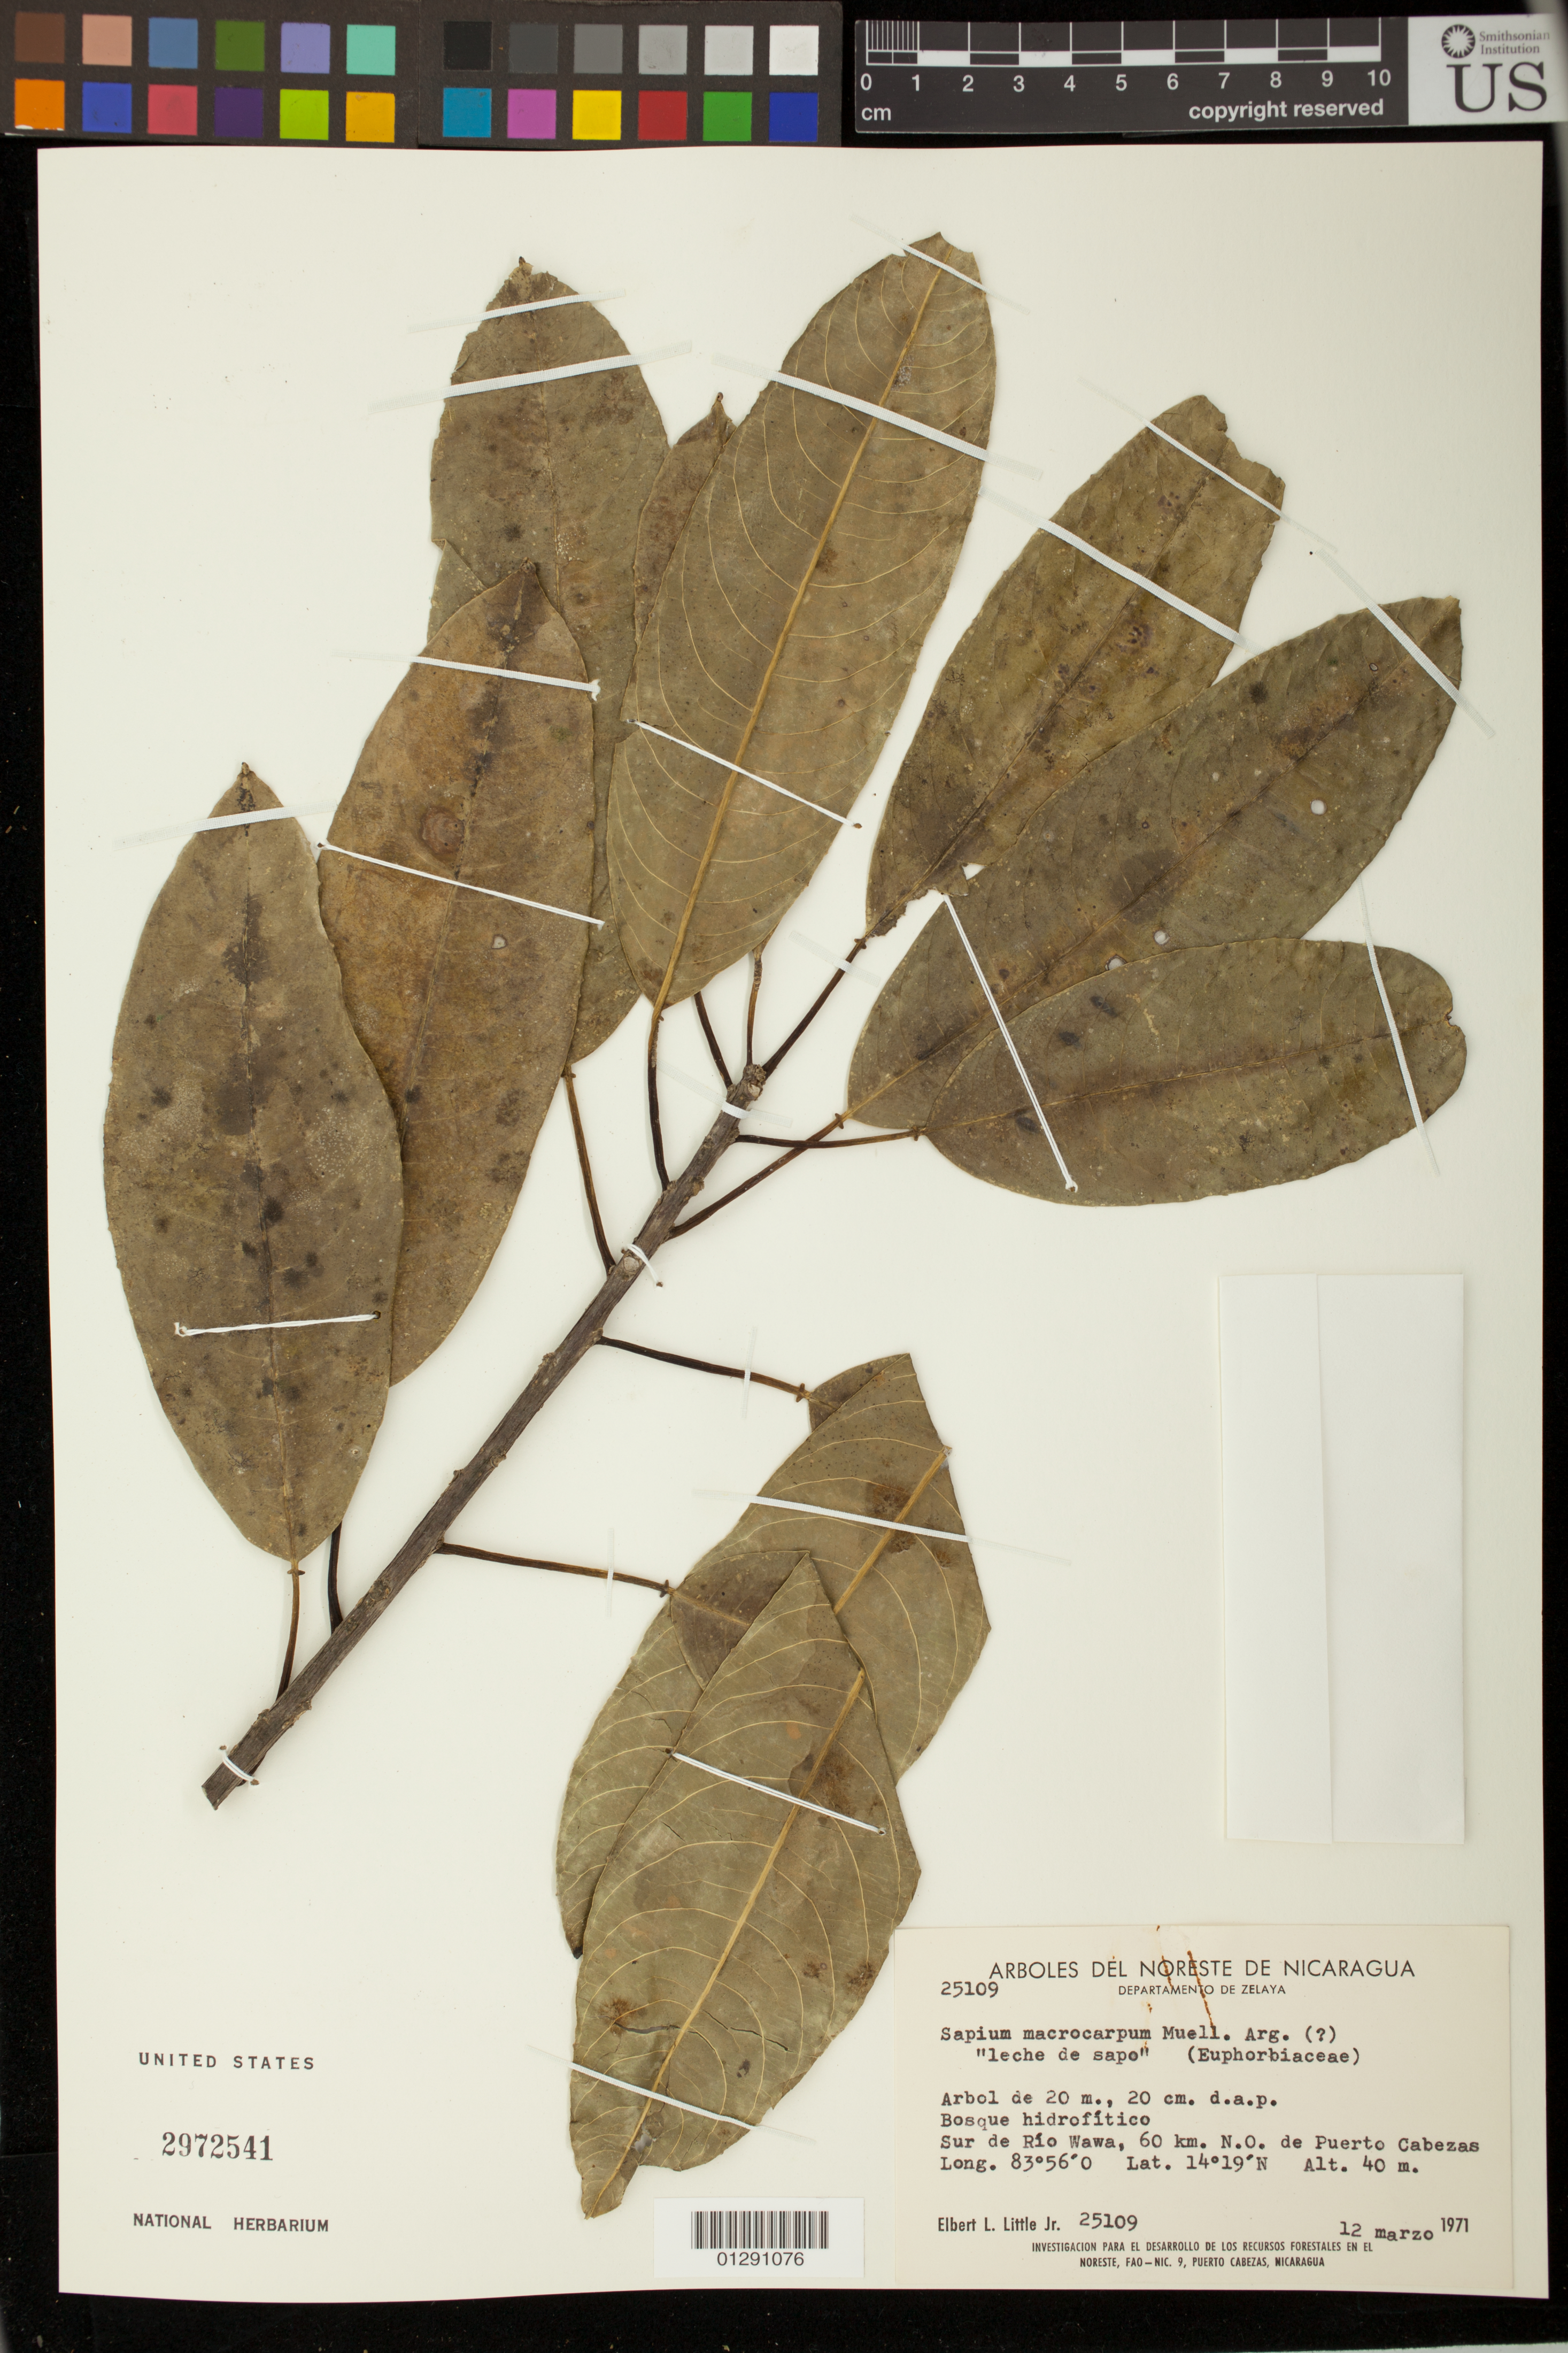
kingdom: Plantae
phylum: Tracheophyta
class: Magnoliopsida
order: Malpighiales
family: Euphorbiaceae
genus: Sapium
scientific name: Sapium macrocarpum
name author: Müll. Arg.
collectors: E. L. Little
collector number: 25109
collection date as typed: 12 Mar 1971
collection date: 1971-03-12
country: Nicaragua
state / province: Atlántico Norte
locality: Sur de Río Wawa, 60 km N.O. de Puerto Cabezas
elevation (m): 40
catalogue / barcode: US 2972541